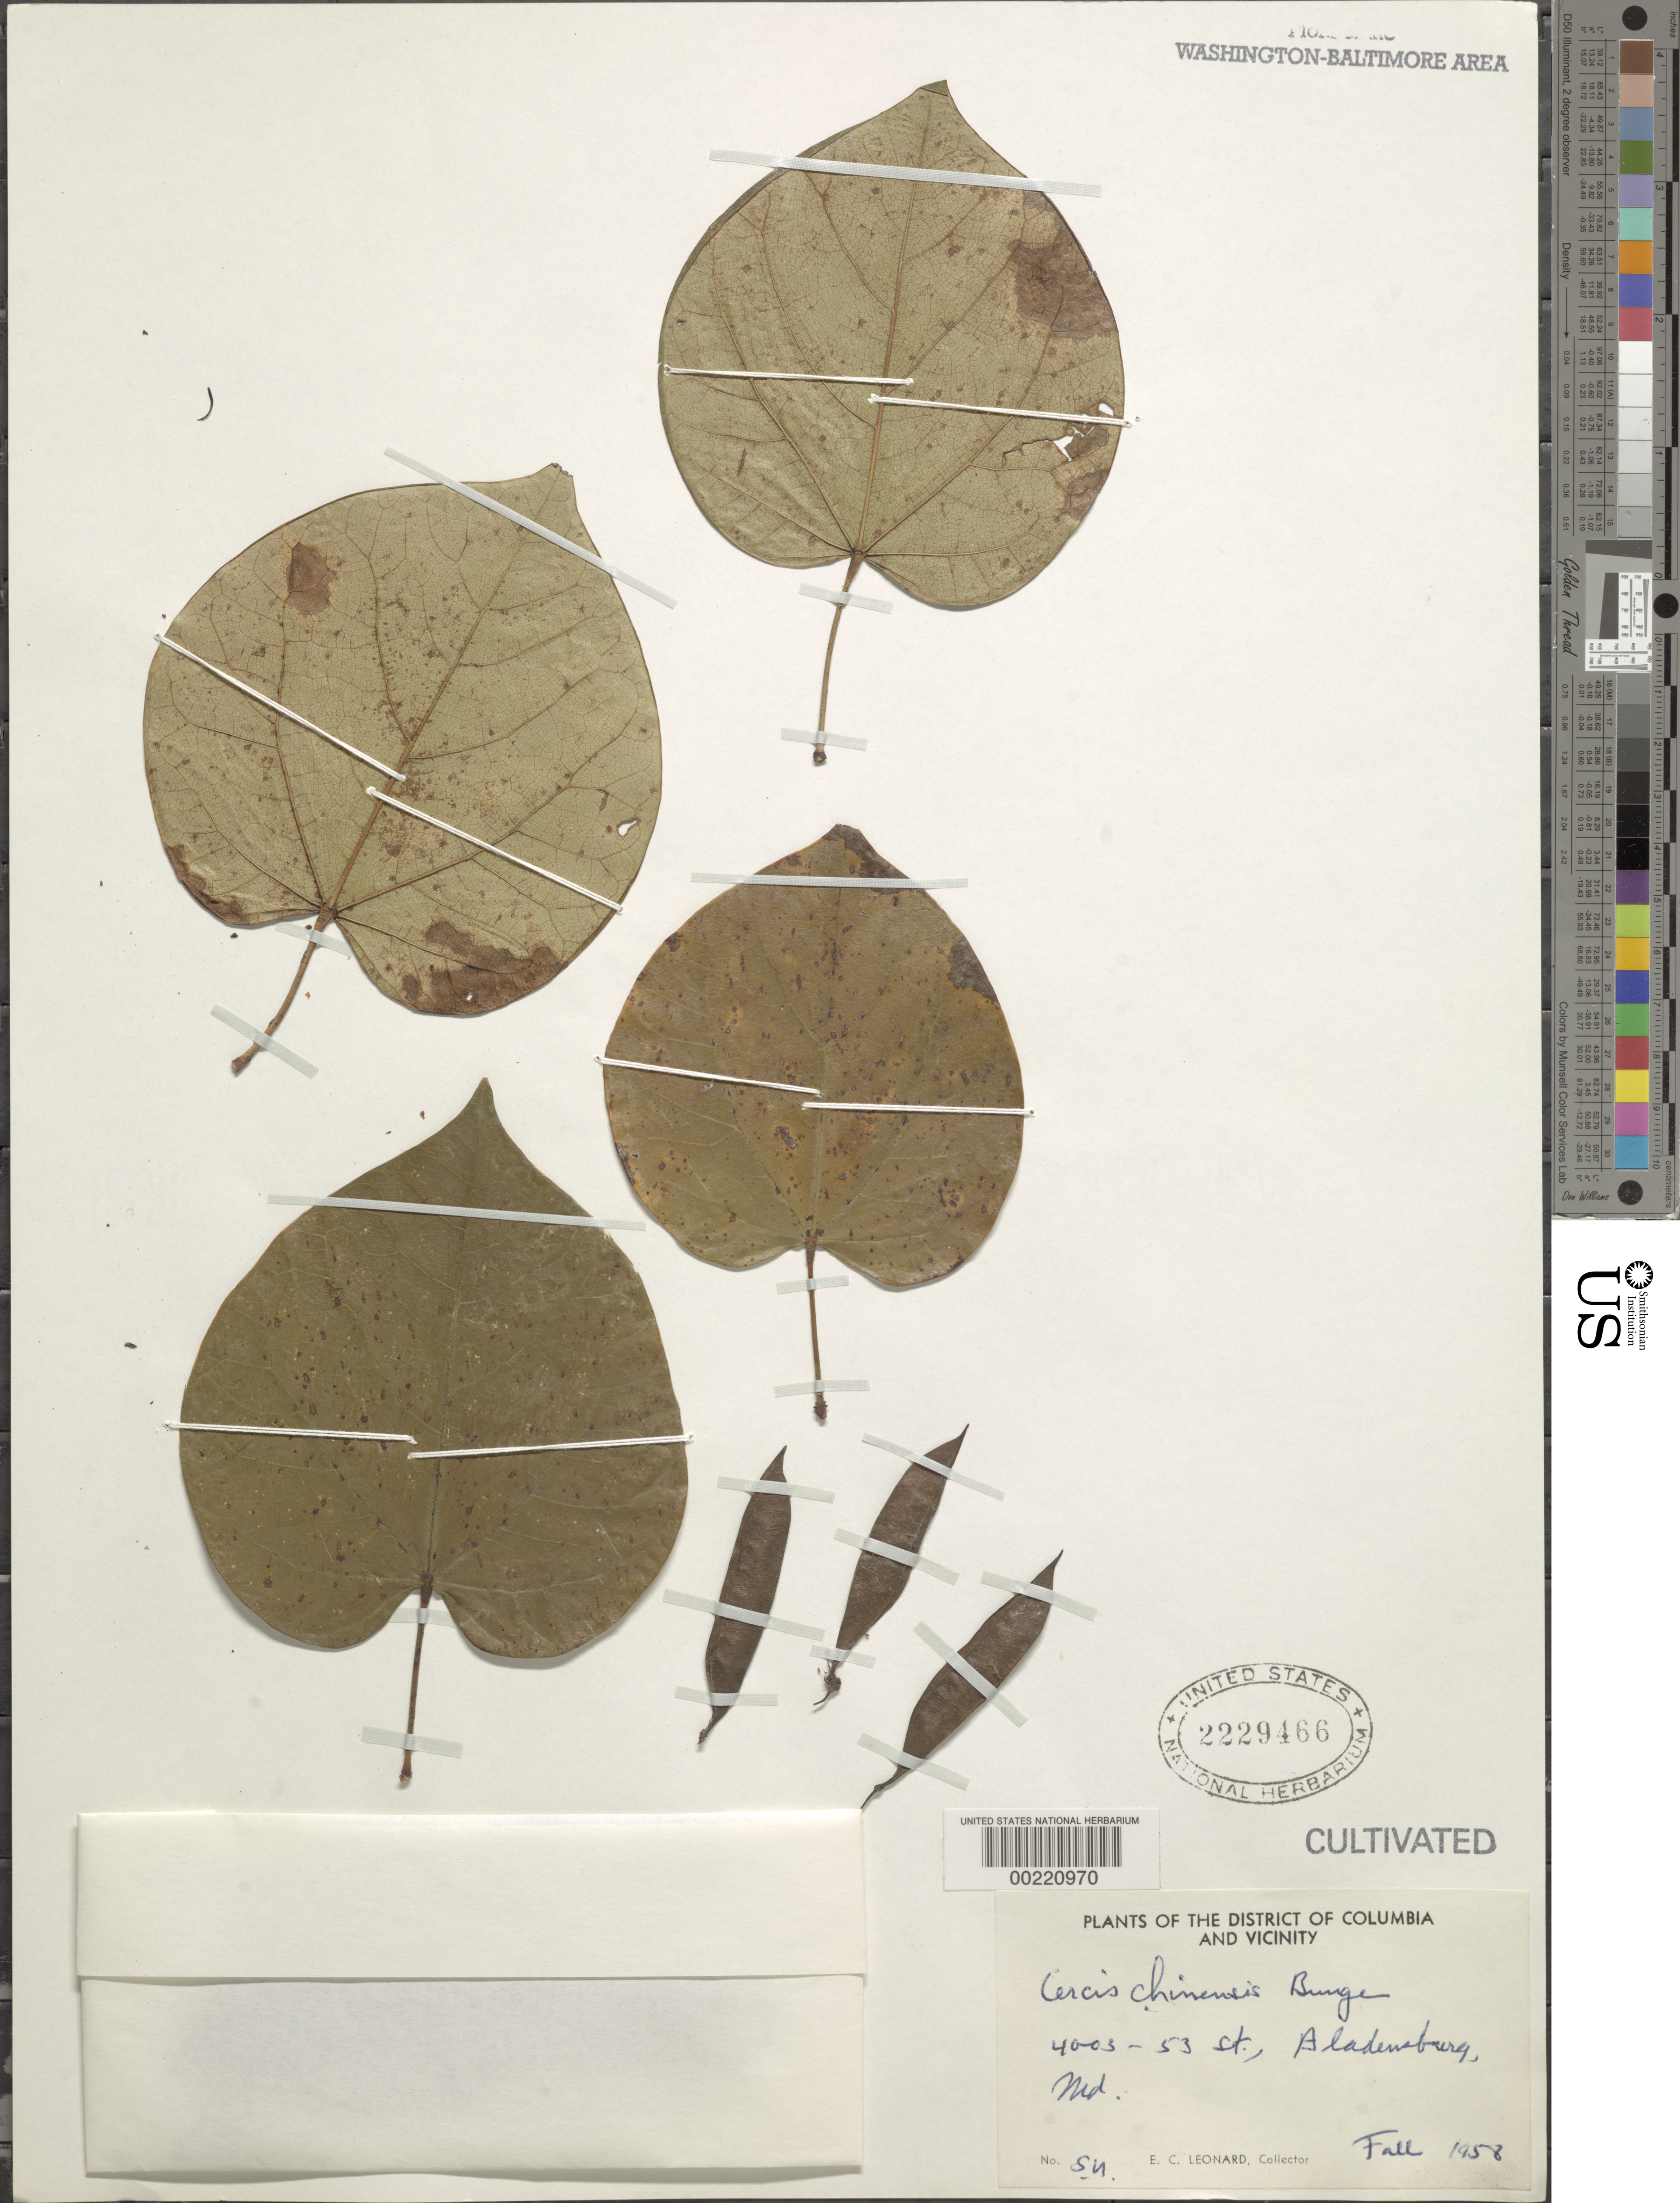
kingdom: Plantae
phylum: Tracheophyta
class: Magnoliopsida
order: Fabales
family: Fabaceae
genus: Cercis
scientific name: Cercis chinensis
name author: Bunge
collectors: E. C. Leonard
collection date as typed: Fal 1958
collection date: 1958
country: United States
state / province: Maryland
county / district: Prince George's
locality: Bladensburg, 4003 53 St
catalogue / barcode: US 2229466